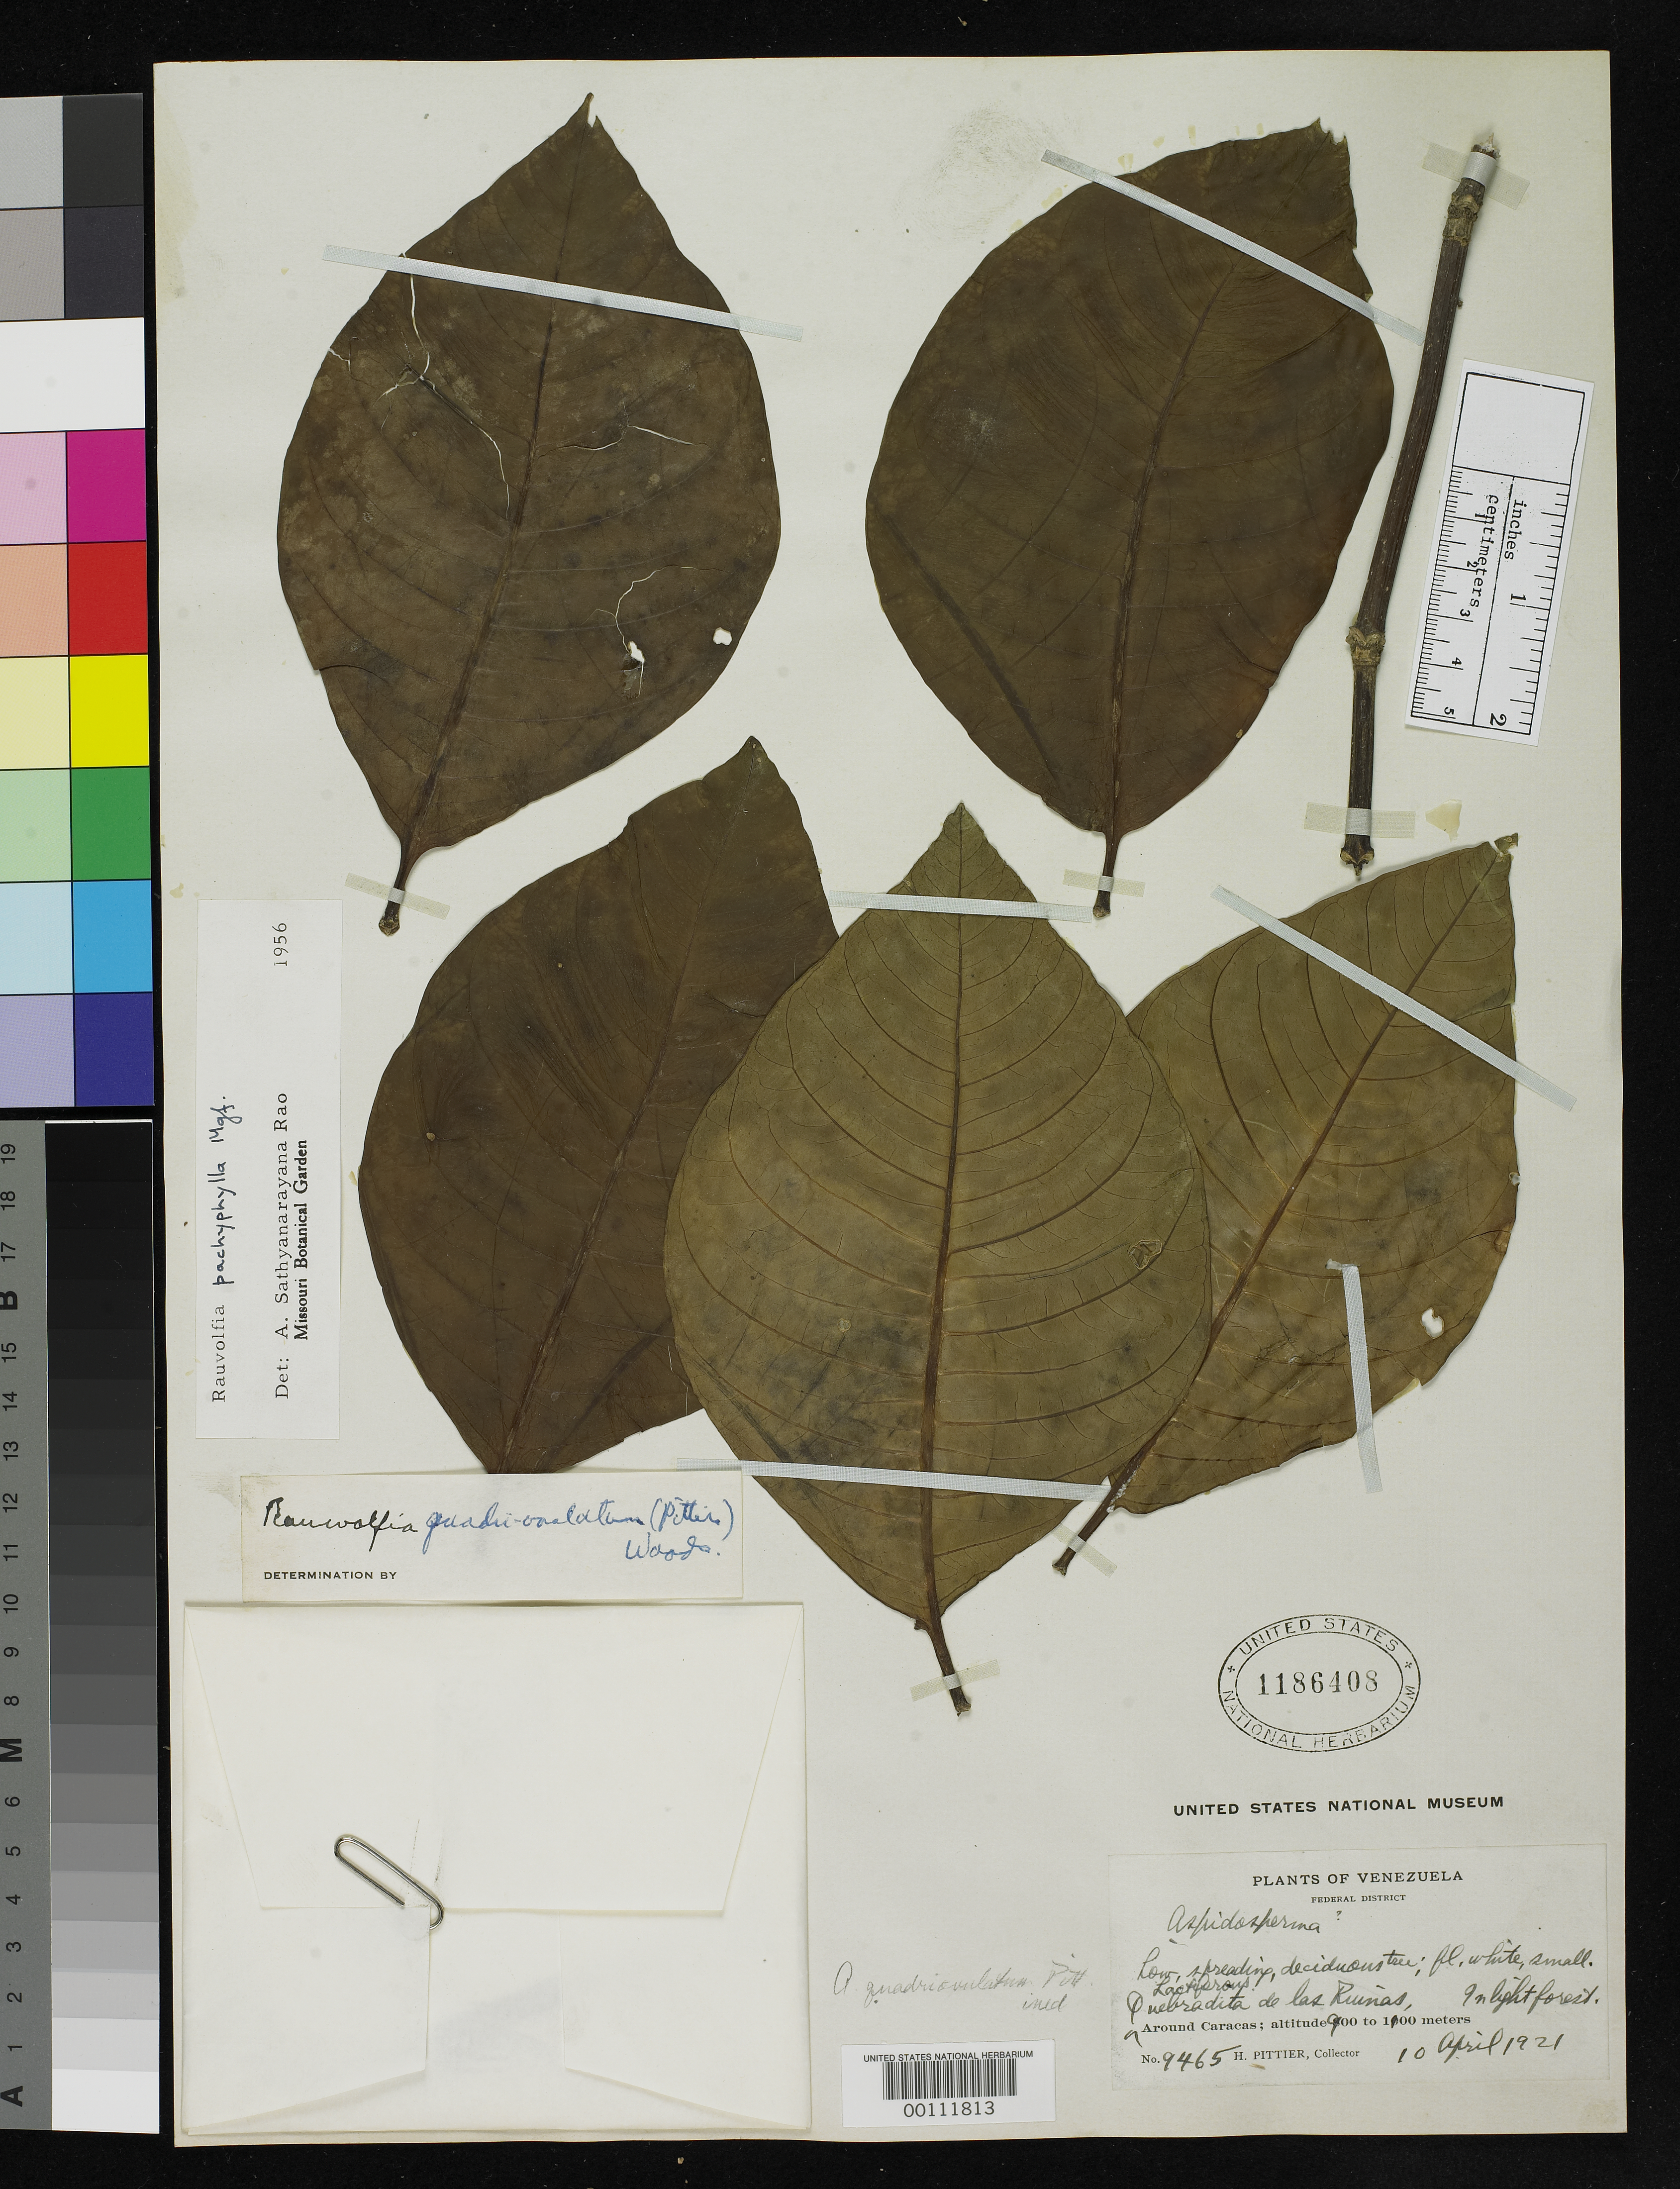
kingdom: Plantae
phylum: Tracheophyta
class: Magnoliopsida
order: Gentianales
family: Apocynaceae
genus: Aspidosperma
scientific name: Aspidosperma quadriovulatum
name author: Pittier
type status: Type Collection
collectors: H. F. Pittier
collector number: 9465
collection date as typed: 10 Apr 1921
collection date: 1921-04-10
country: Venezuela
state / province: Distrito Federal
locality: Caracas, Quebradita de las Ruinas.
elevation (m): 900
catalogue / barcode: US 1186408